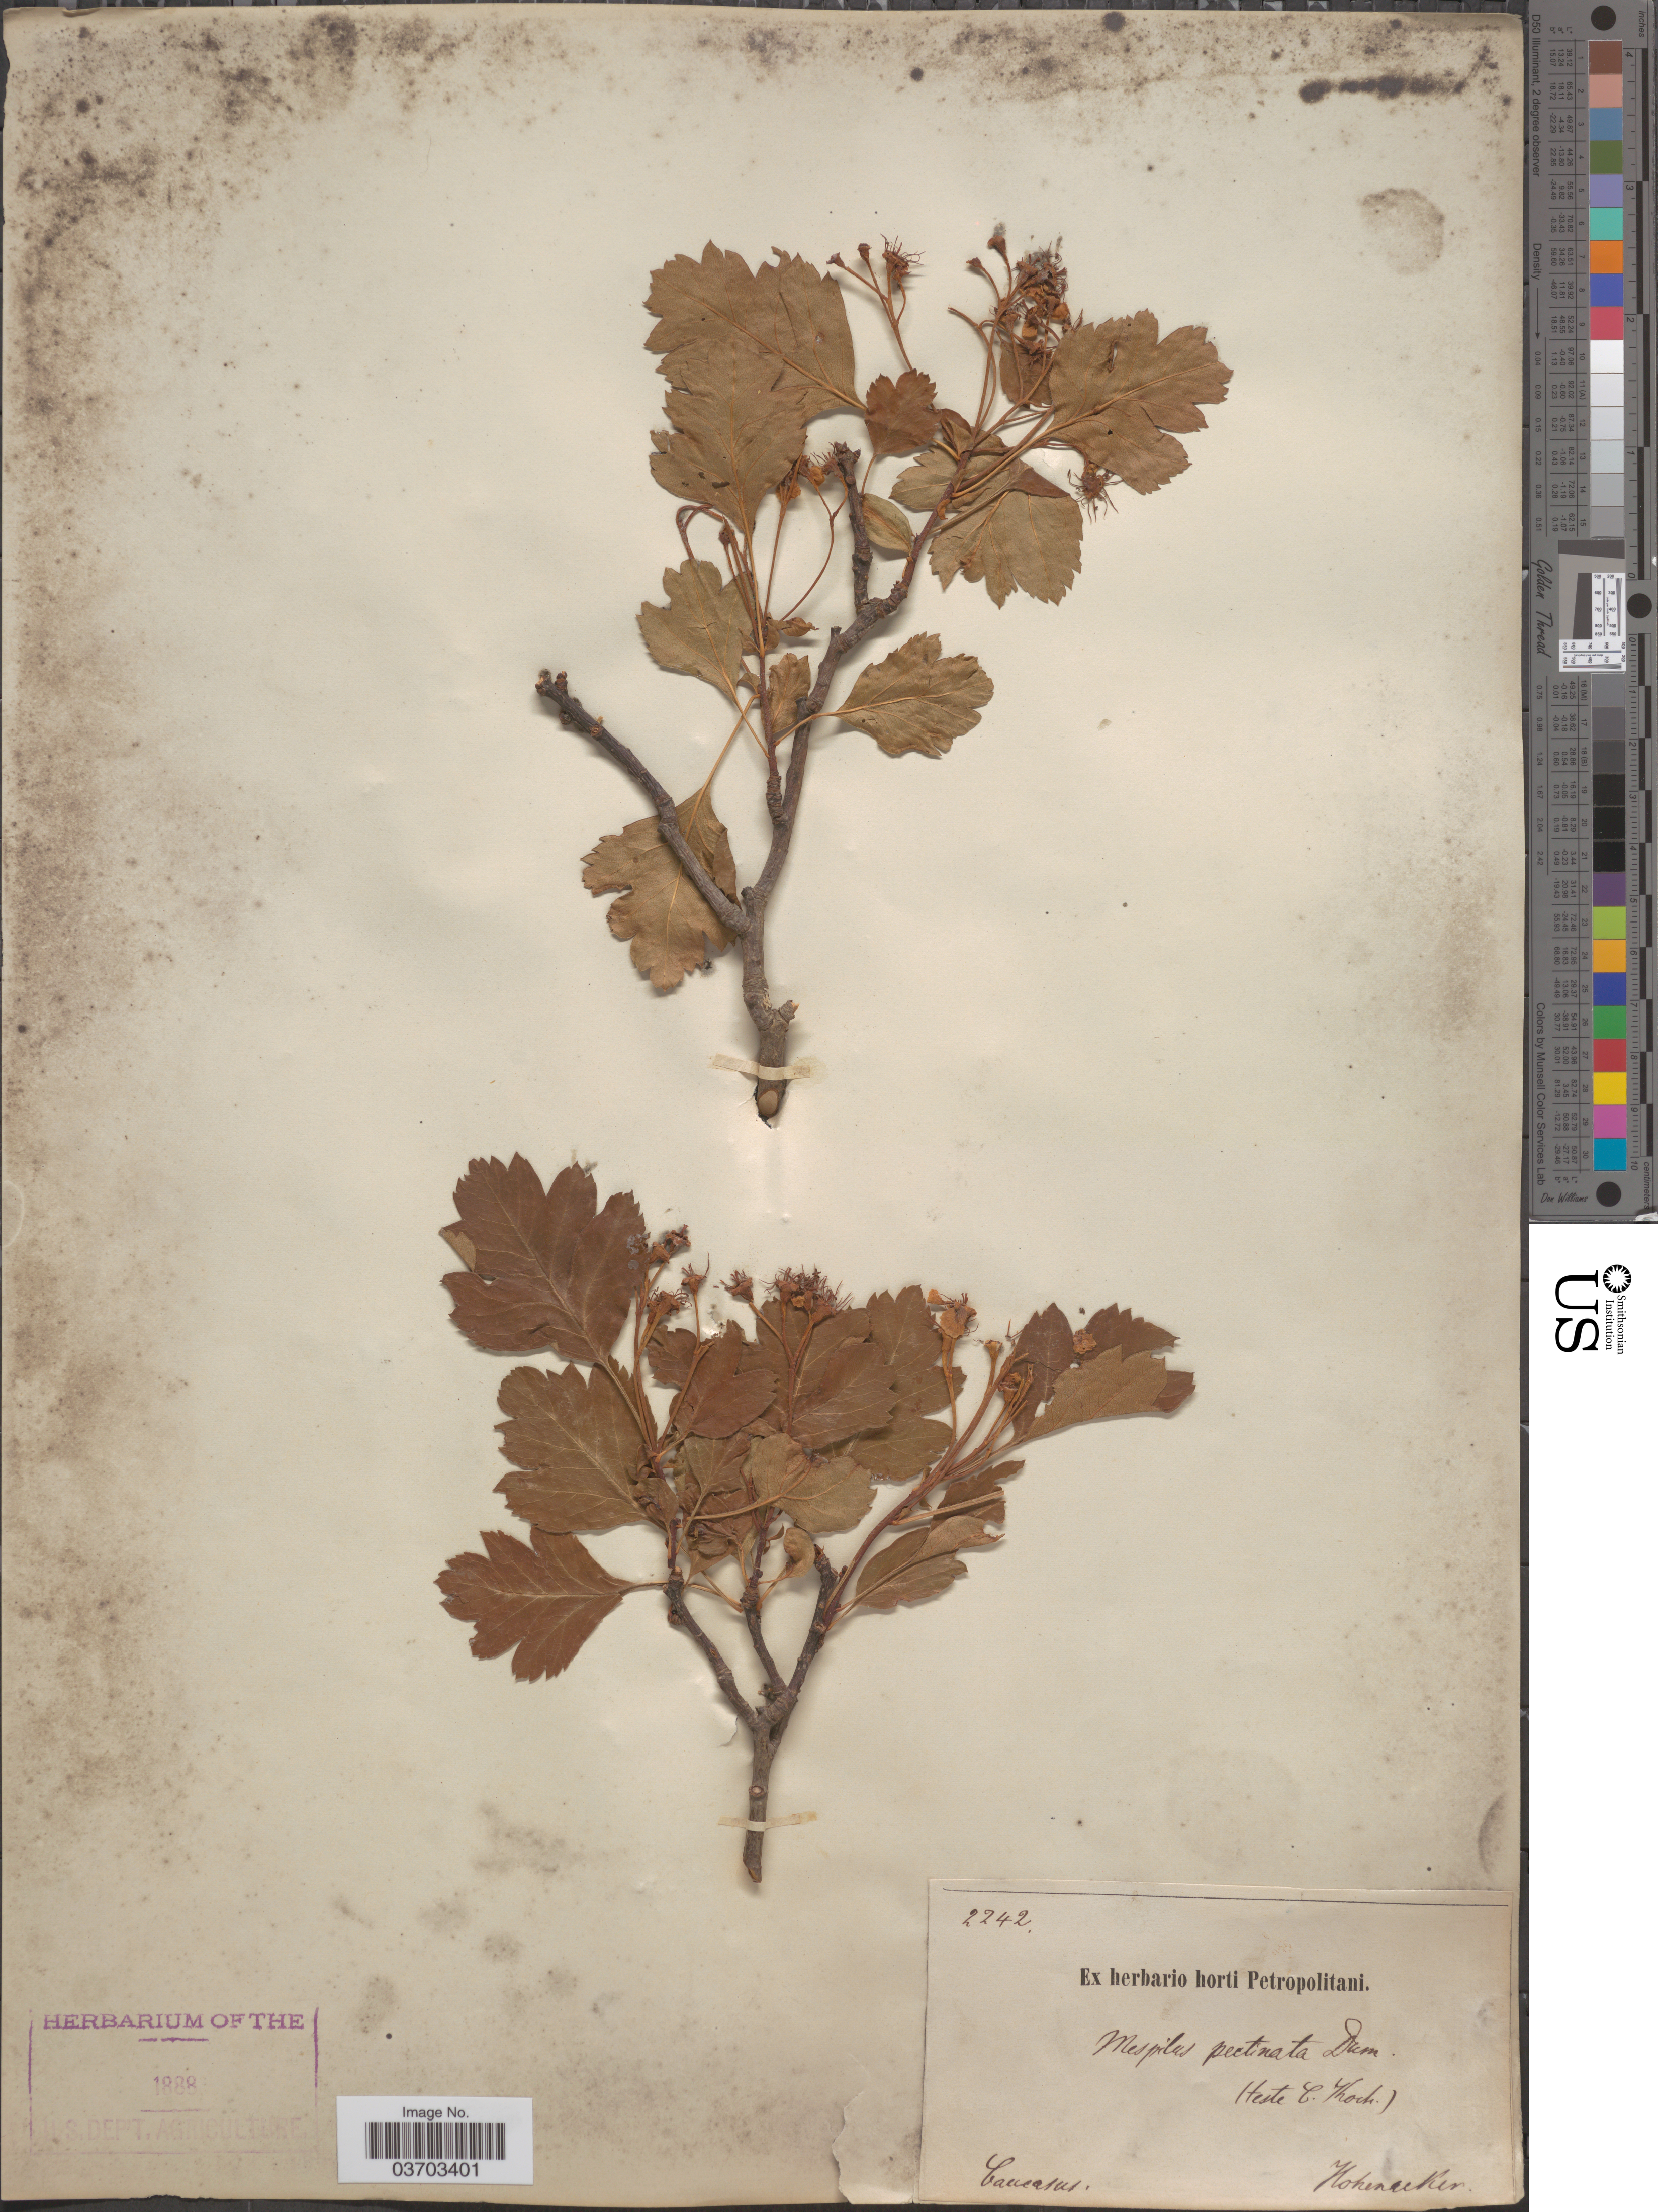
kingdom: Plantae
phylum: Tracheophyta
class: Magnoliopsida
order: Rosales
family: Rosaceae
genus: Crataegus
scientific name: Crataegus pectinata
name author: Bosc ex DC.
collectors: Hohenacker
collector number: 2242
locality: Caucasus.